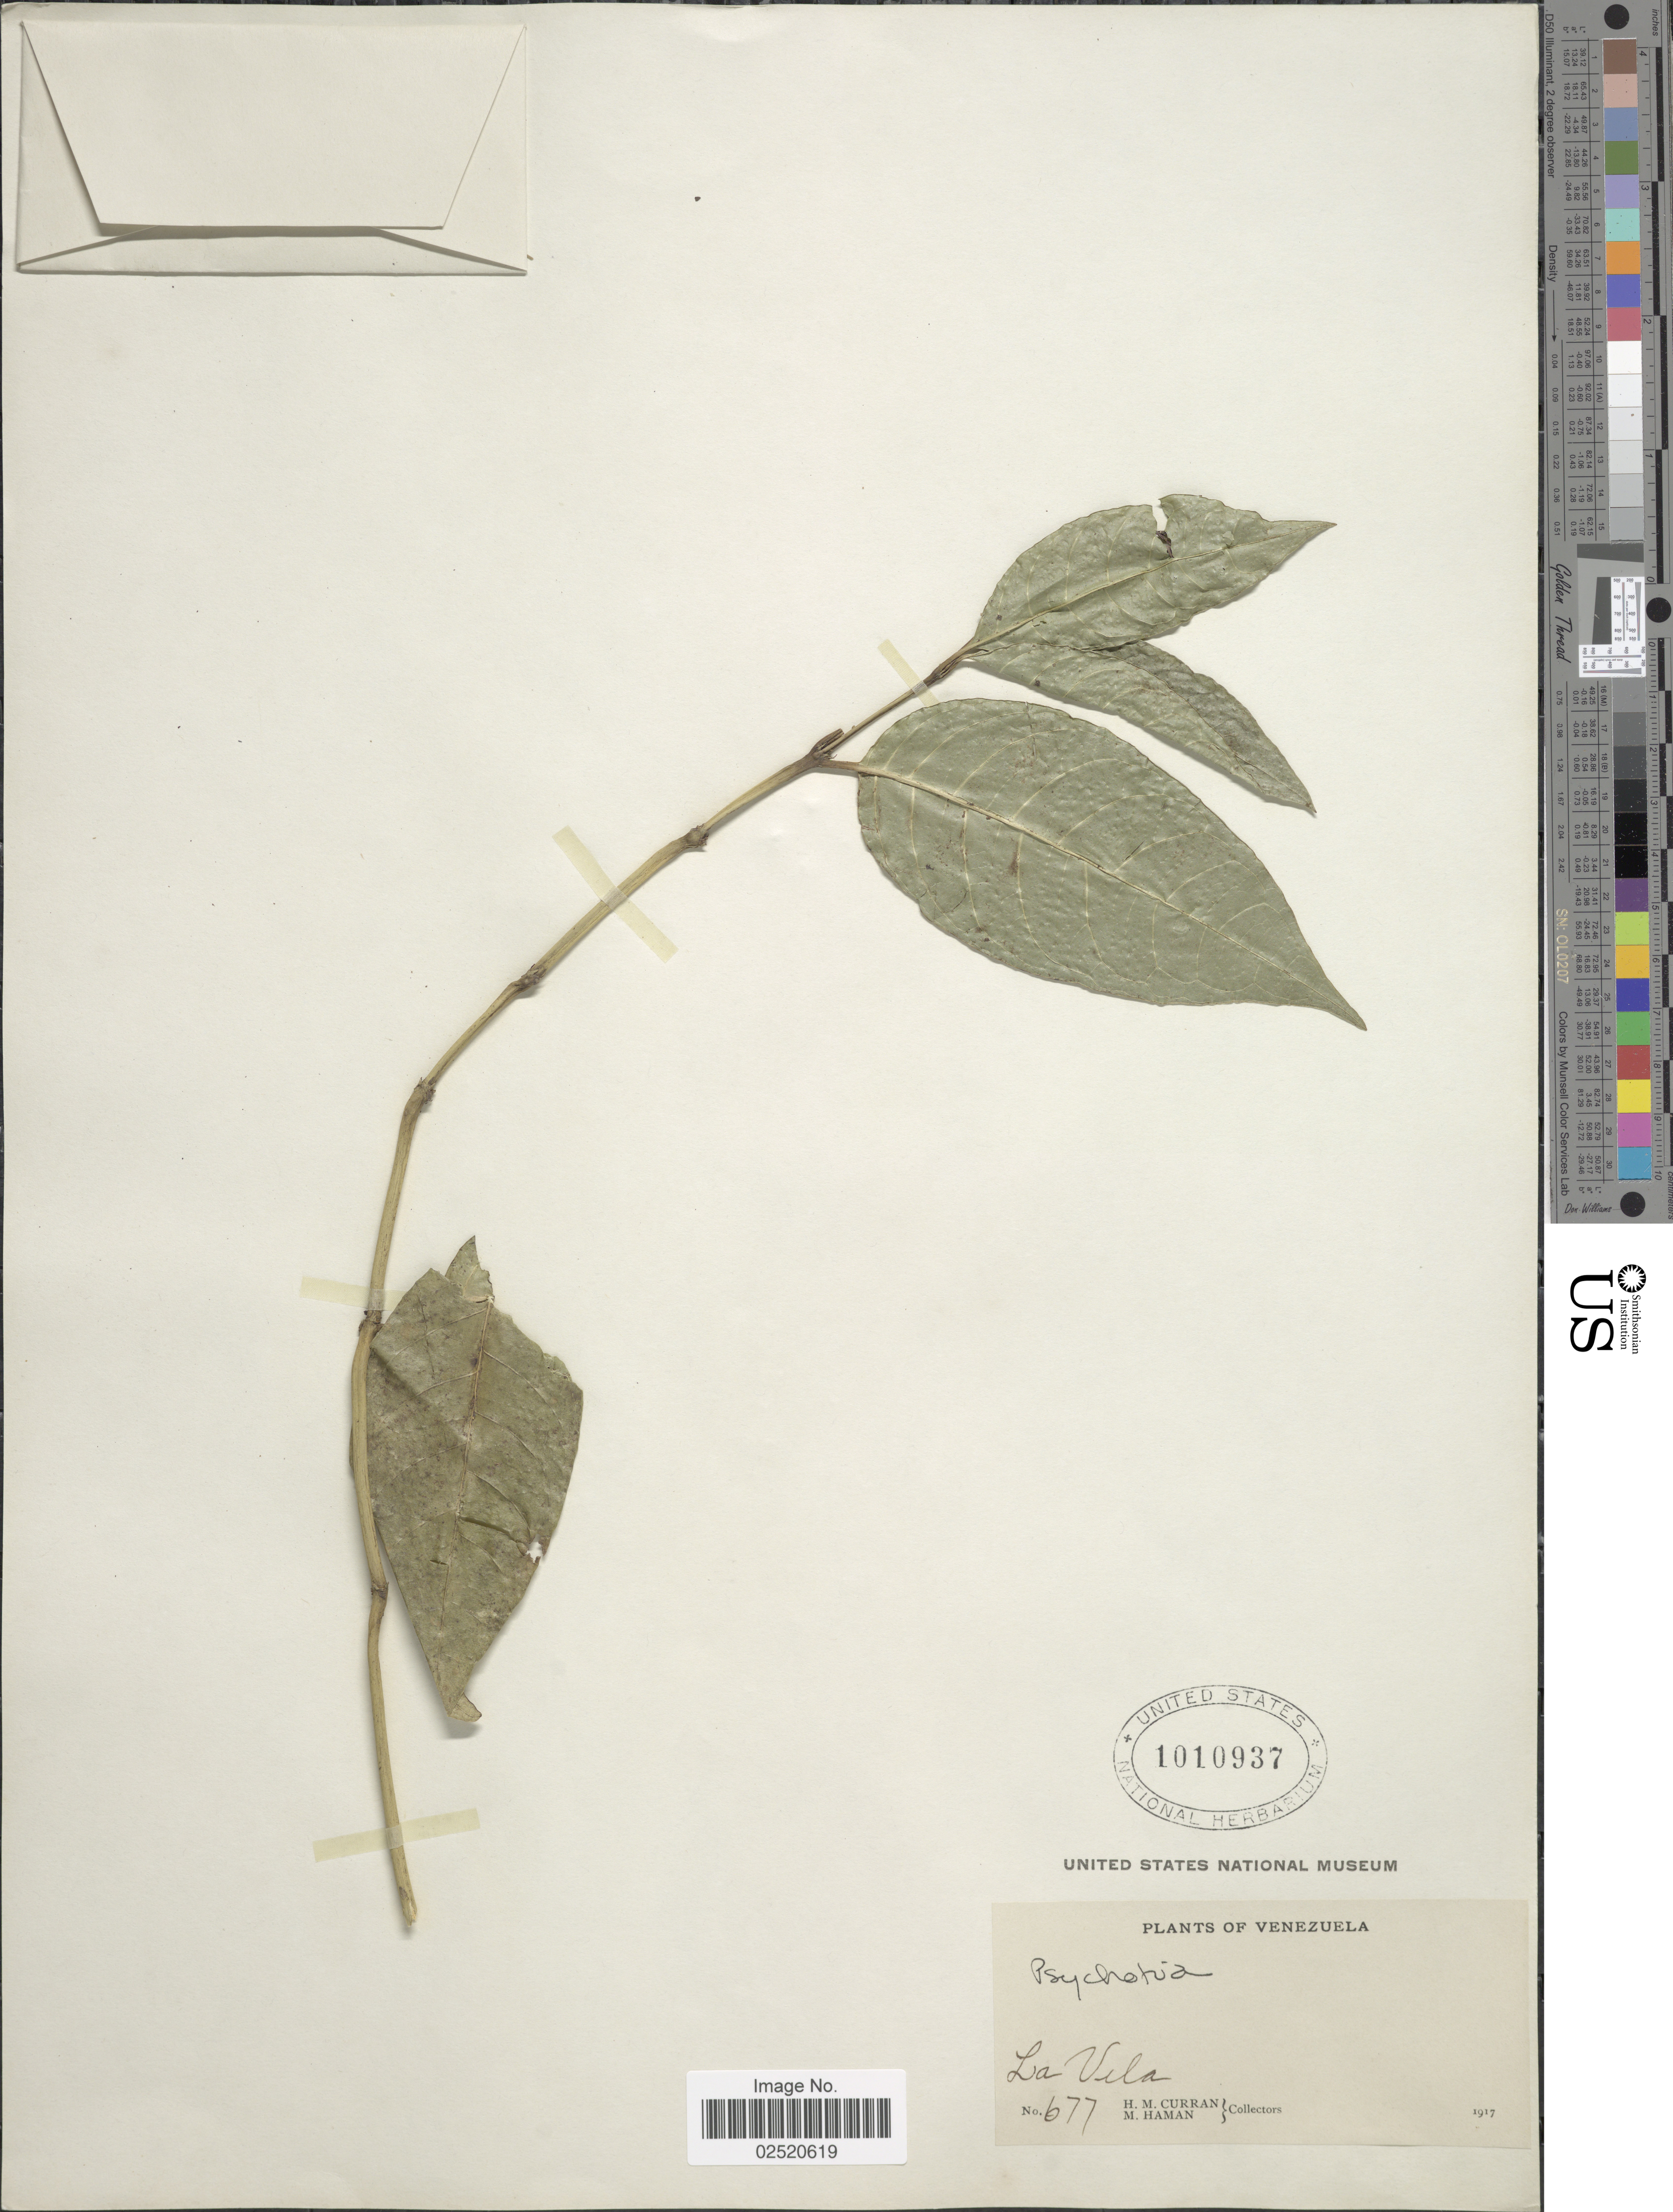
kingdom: Plantae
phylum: Tracheophyta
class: Magnoliopsida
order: Gentianales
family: Rubiaceae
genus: Psychotria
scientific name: Psychotria sp.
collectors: H. M. Curran & M. Haman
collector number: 677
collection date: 1917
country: Venezuela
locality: La Vela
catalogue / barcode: US 1010937